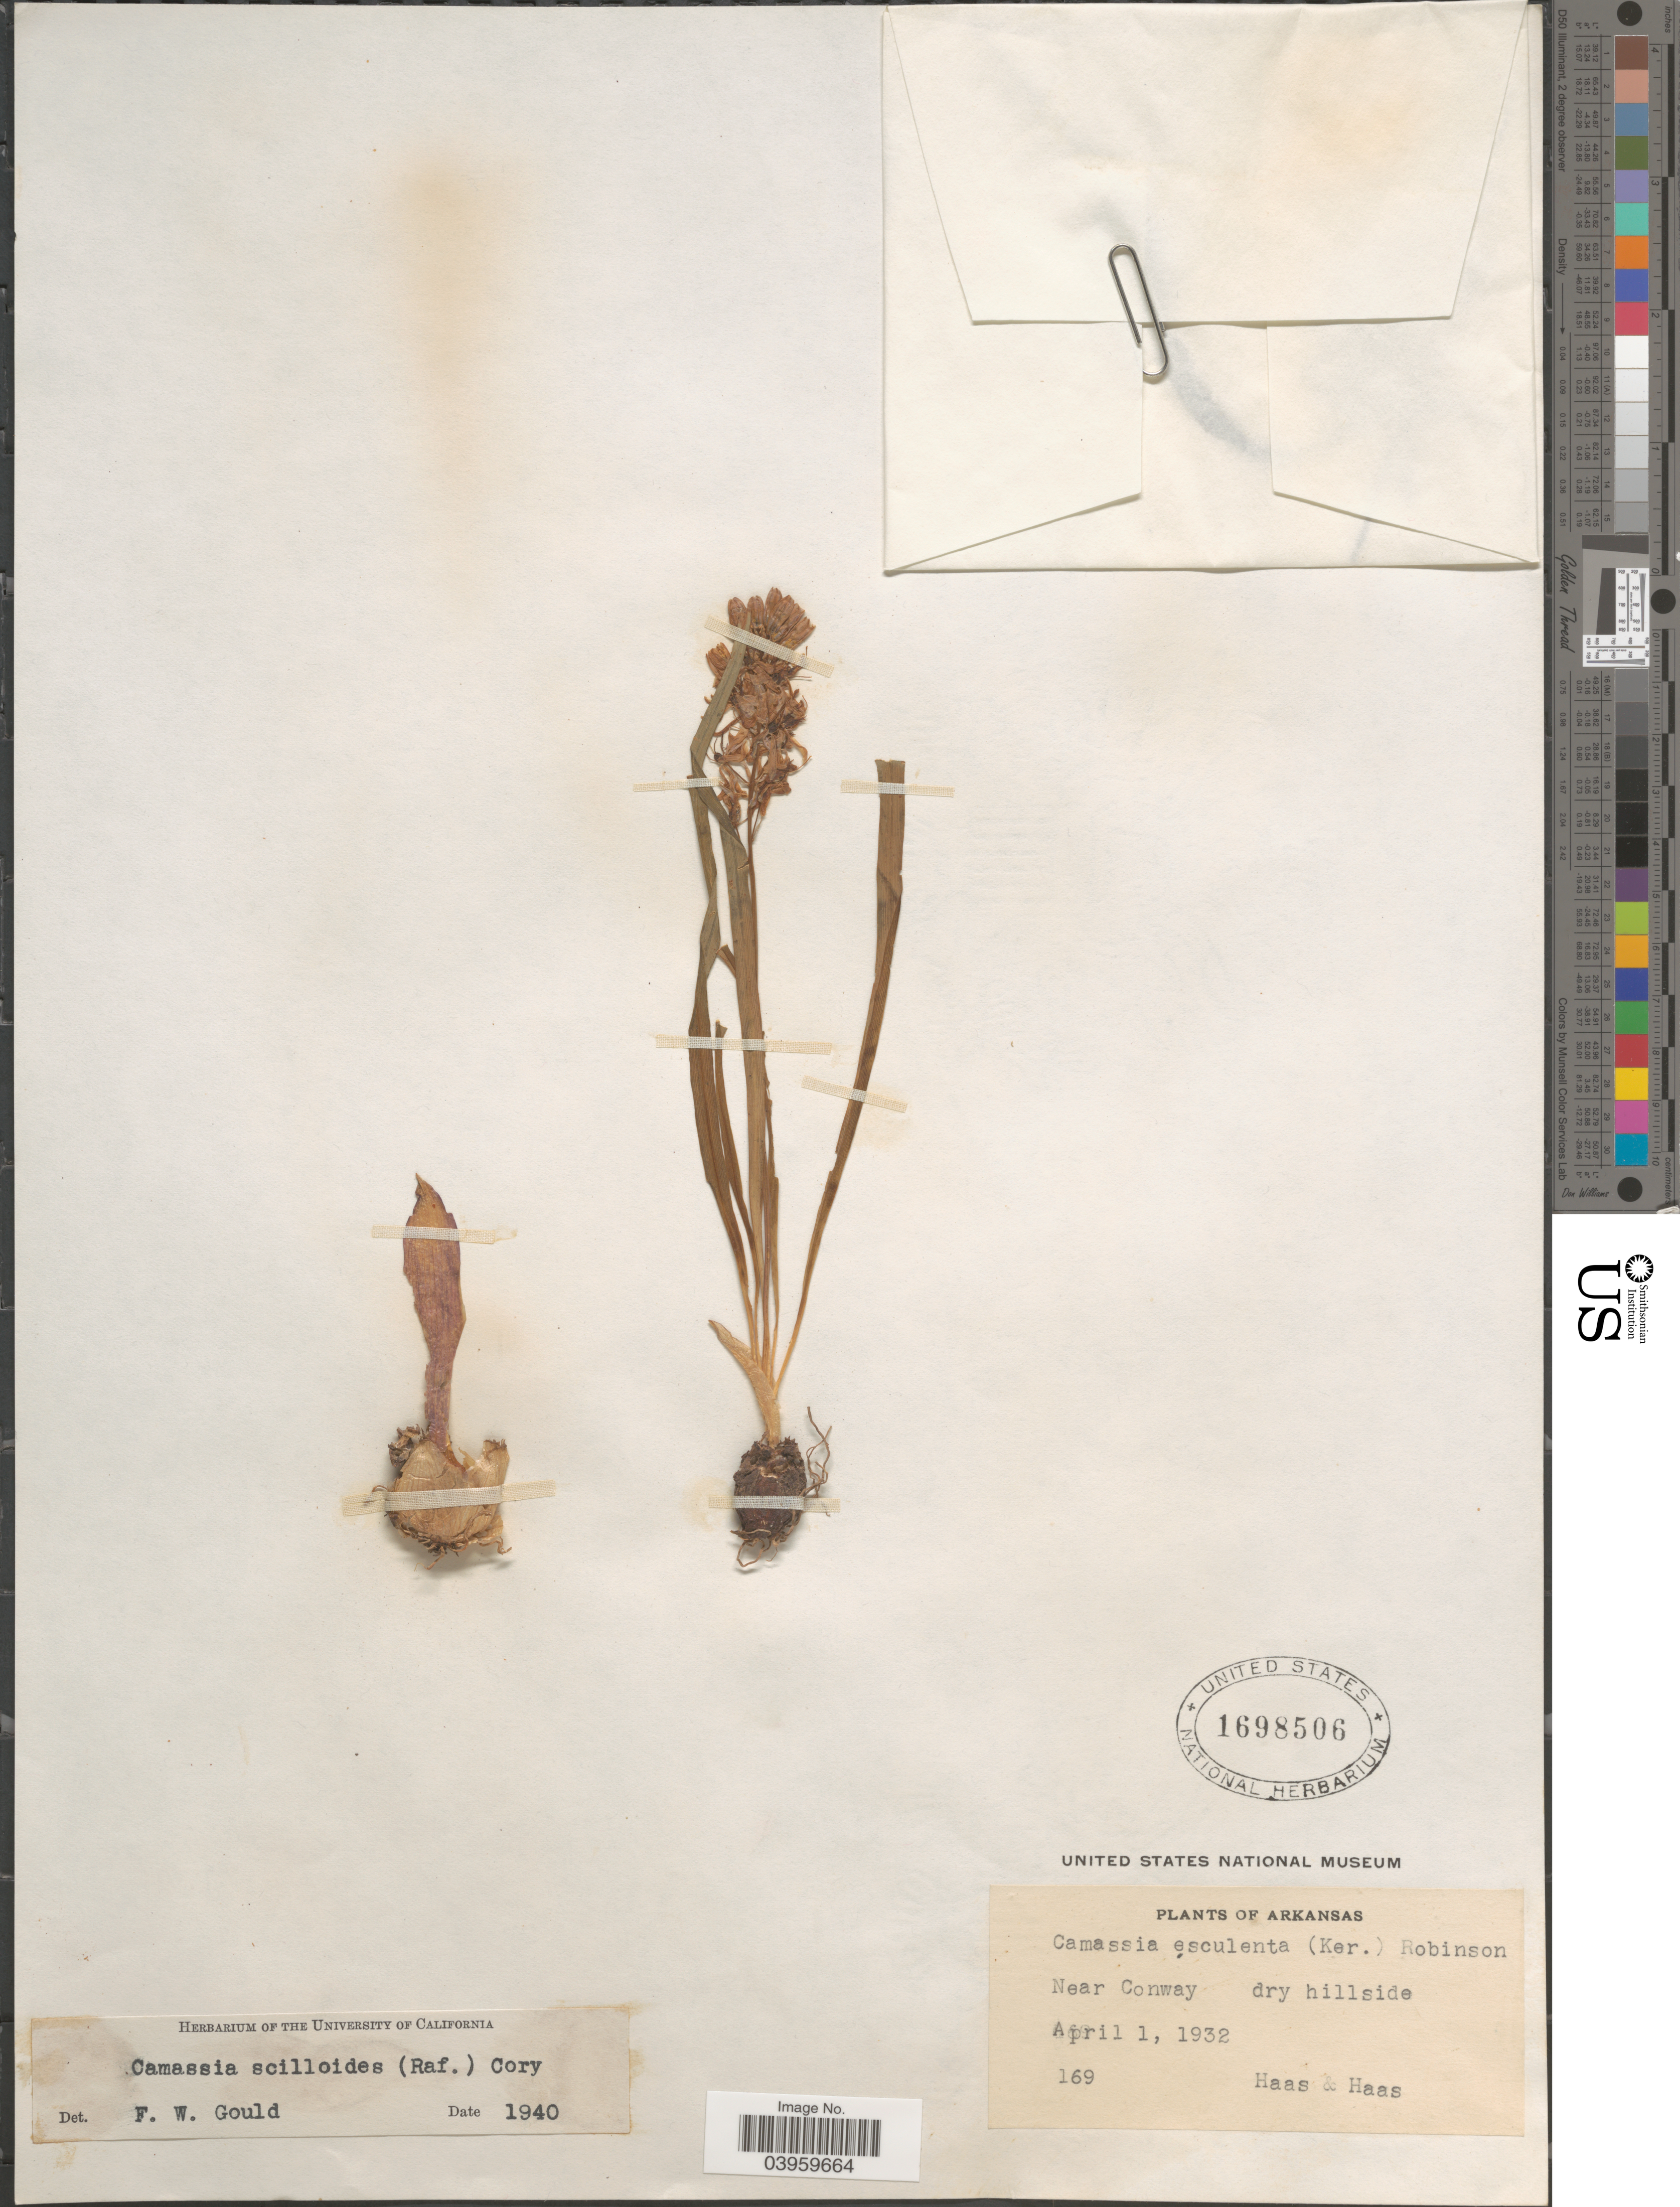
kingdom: Plantae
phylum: Tracheophyta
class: Liliopsida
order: Asparagales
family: Asparagaceae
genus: Camassia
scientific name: Camassia scilloides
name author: (Raf.) Cory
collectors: Haas & Haas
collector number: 169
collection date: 1932-04-01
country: United States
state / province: Arkansas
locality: Near Conway.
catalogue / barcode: US 1698506